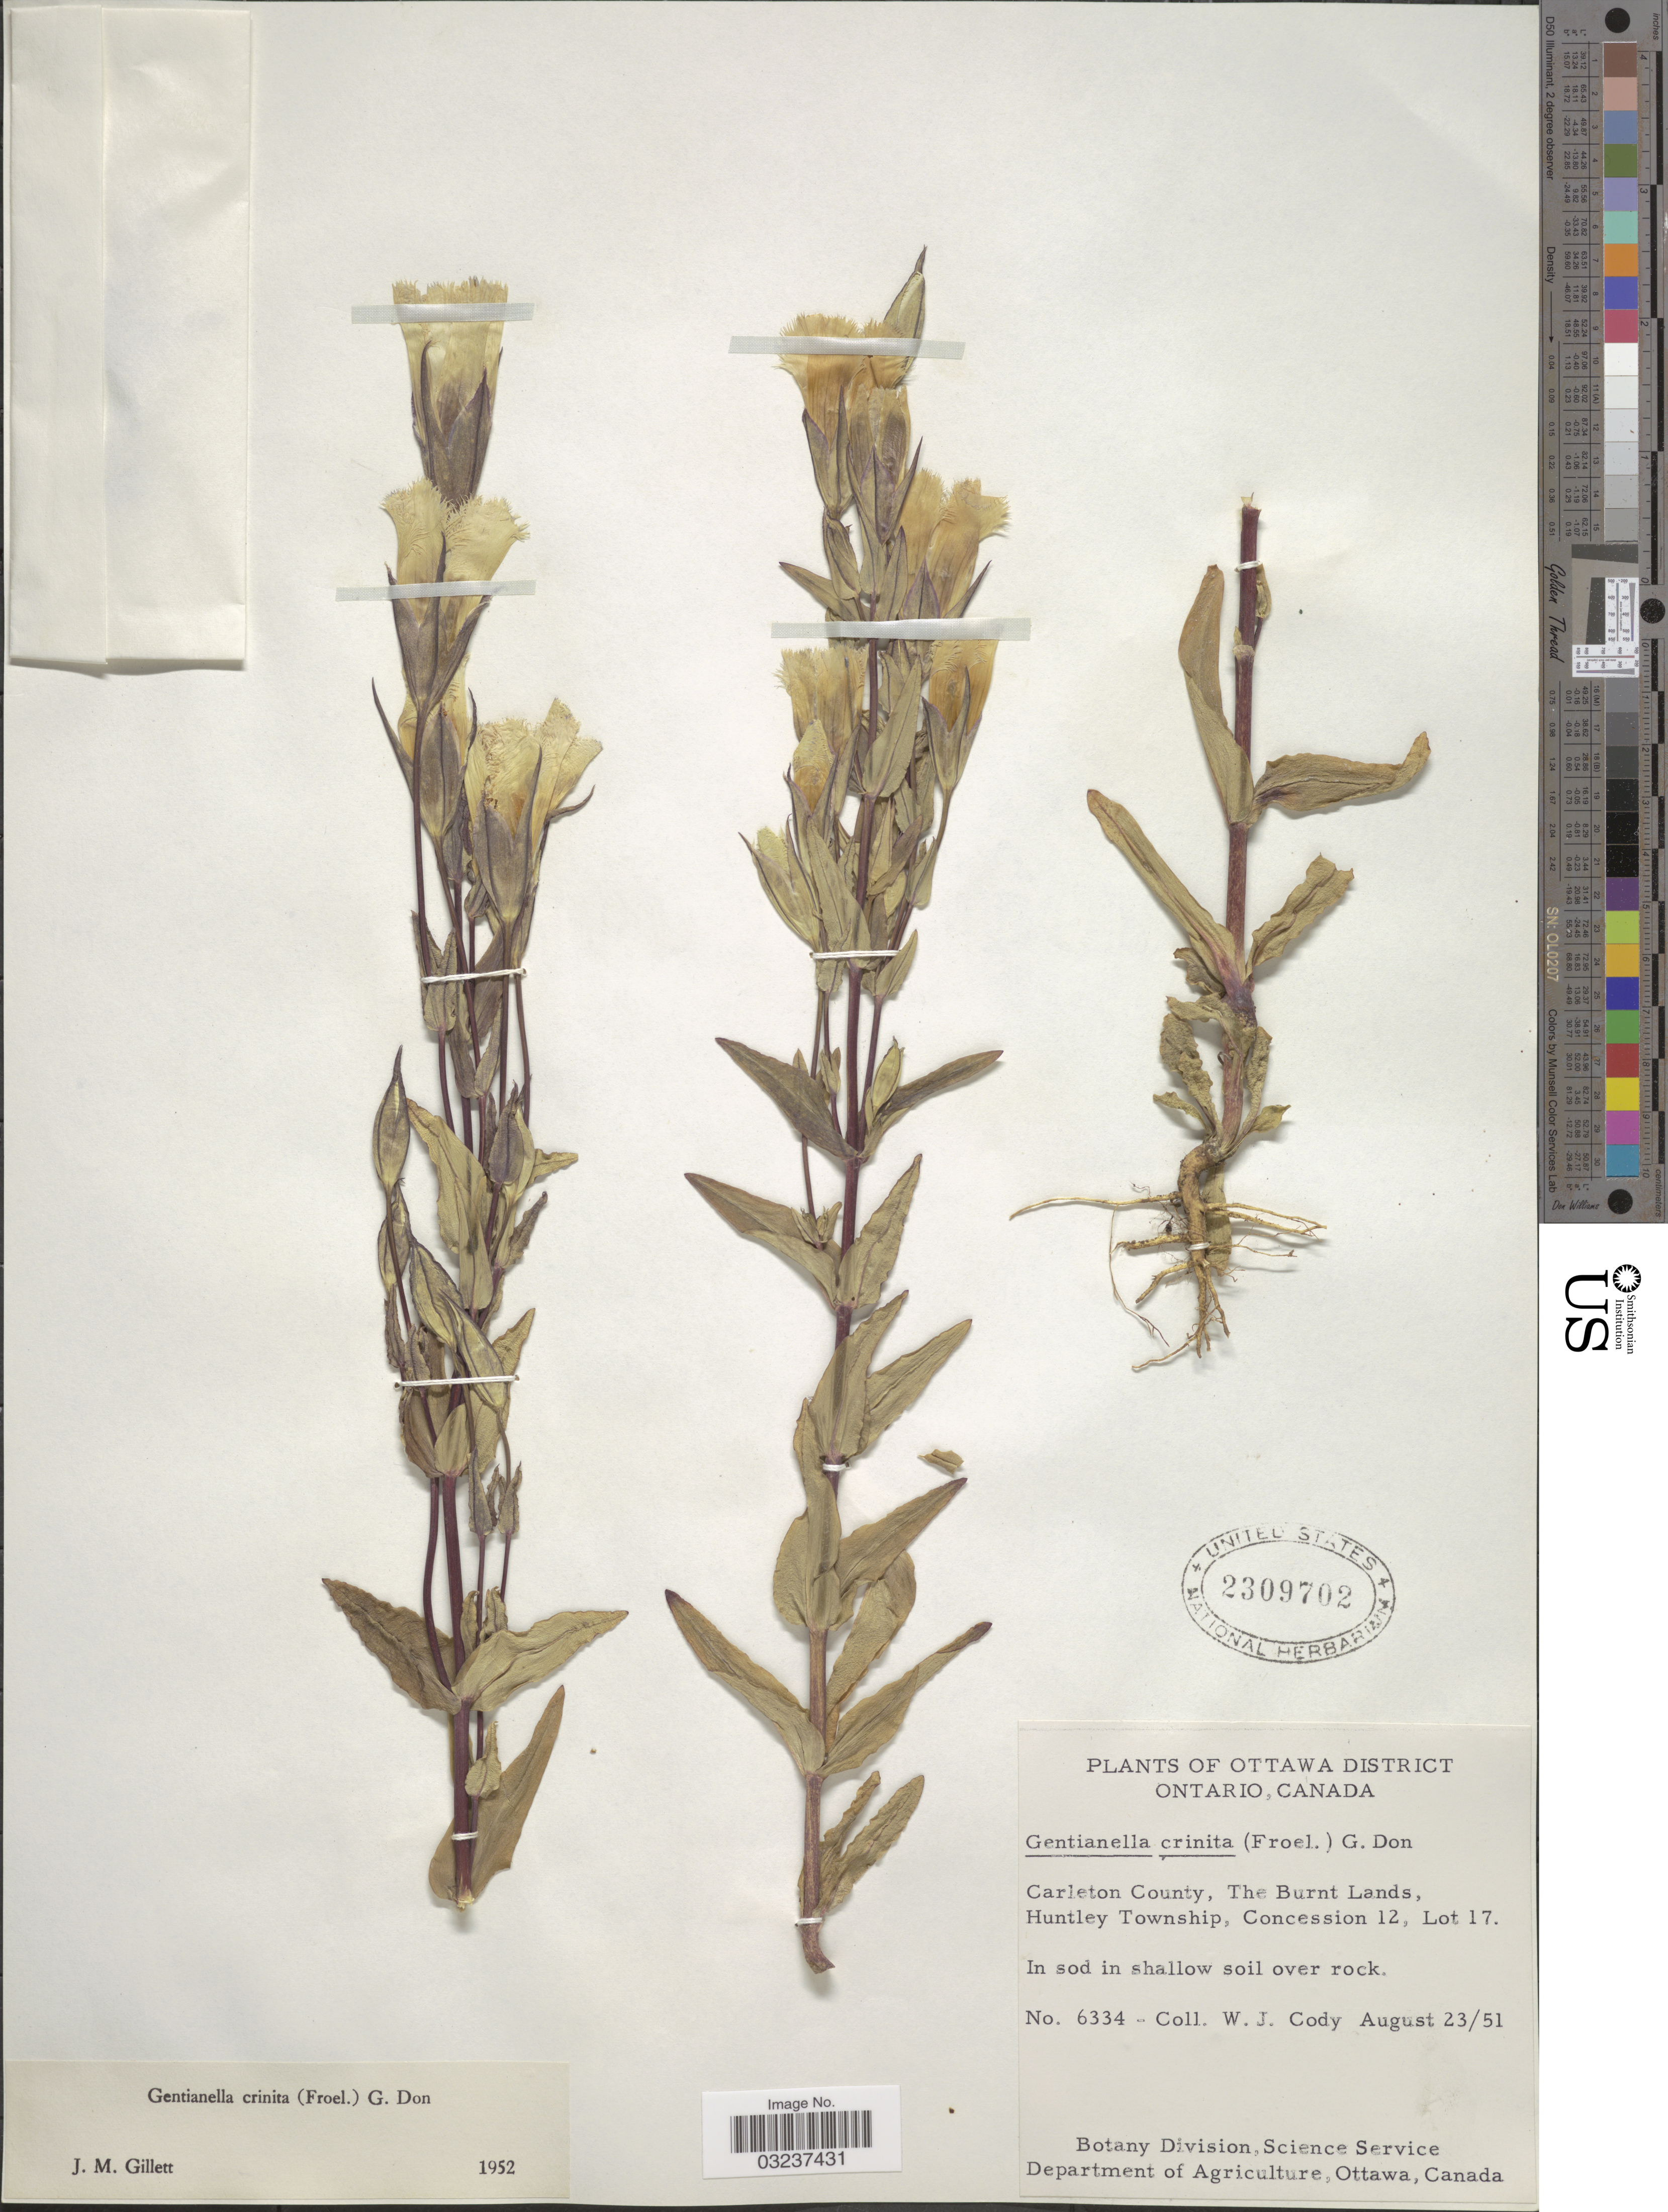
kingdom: Plantae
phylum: Tracheophyta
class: Magnoliopsida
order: Gentianales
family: Gentianaceae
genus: Gentianella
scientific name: Gentianella crinita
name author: (Froel.) G. Don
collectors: W. Cody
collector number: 6334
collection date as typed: Transcribed d/m/y: 23/8/51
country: Canada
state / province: Ontario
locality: Ottawa District. Carleton County, The Burnt Lands, Huntley Township, Concession 12, Lot 17.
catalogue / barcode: US 2309702